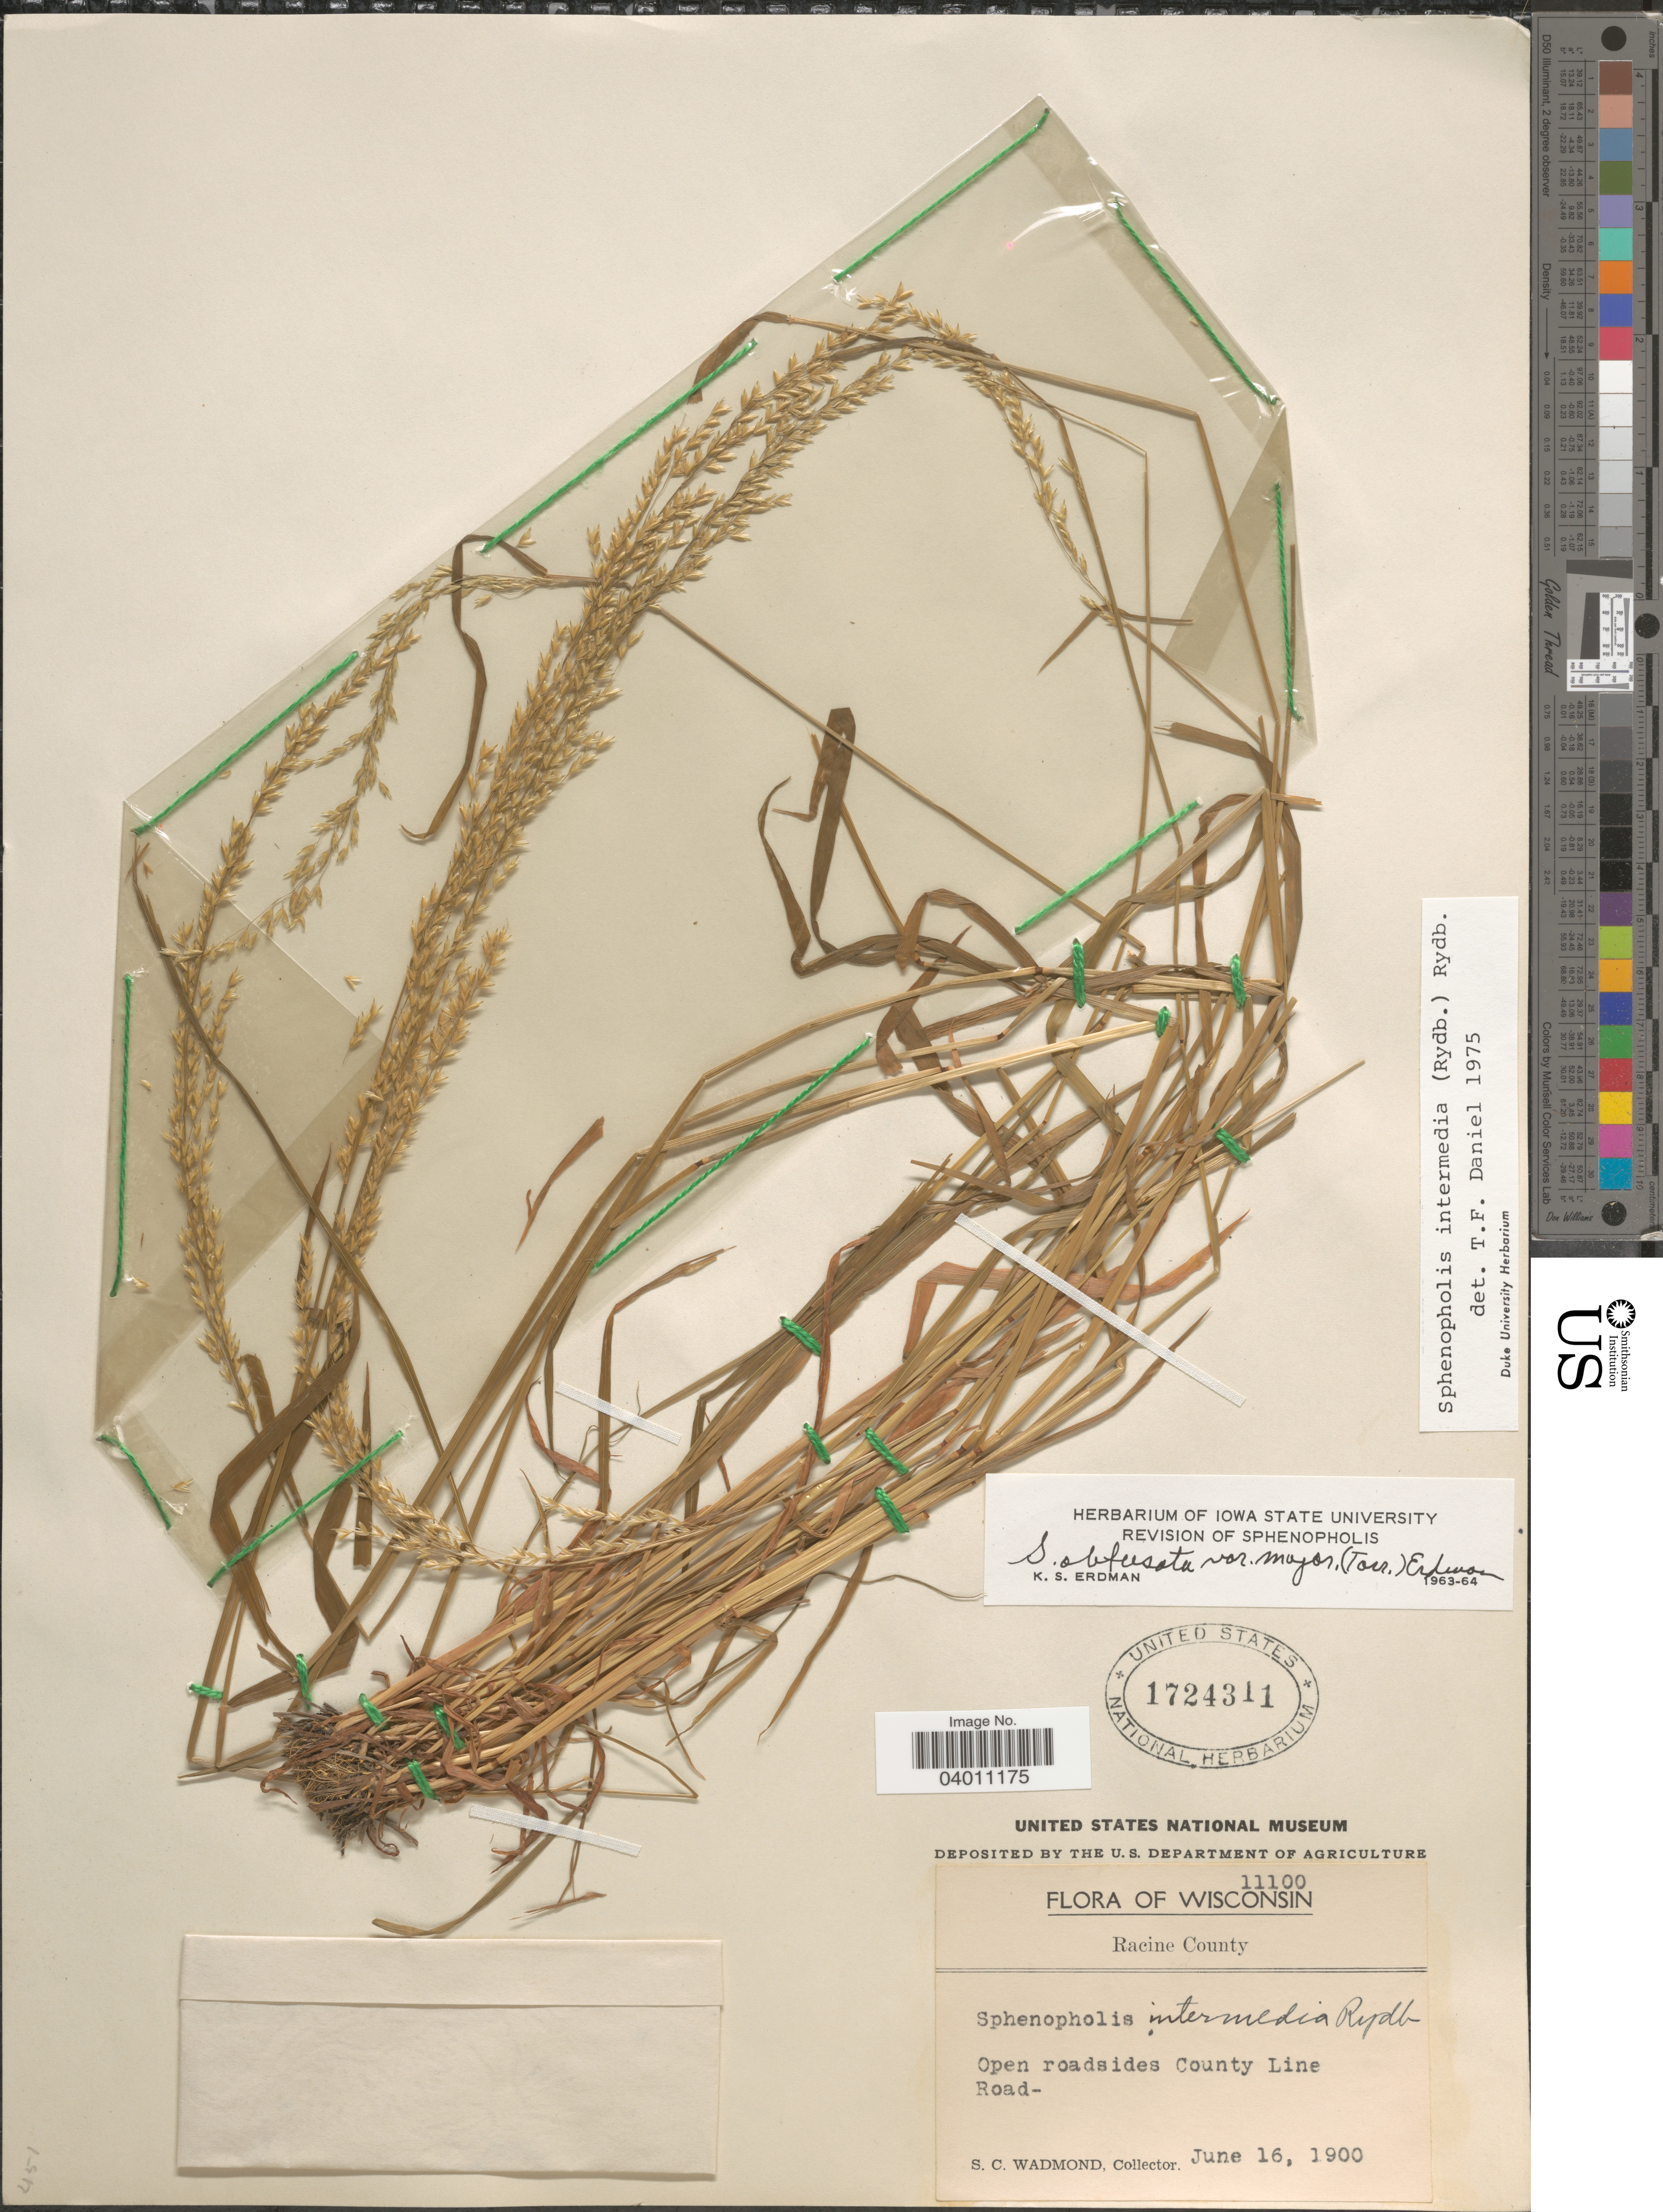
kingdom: Plantae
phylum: Tracheophyta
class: Liliopsida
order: Poales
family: Poaceae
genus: Sphenopholis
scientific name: Sphenopholis intermedia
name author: (Rydb.) Rydb.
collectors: S. Wadmond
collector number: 11100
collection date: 1900-06-16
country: United States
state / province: Wisconsin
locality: Racine County. County Line Road.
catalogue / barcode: US 1724311